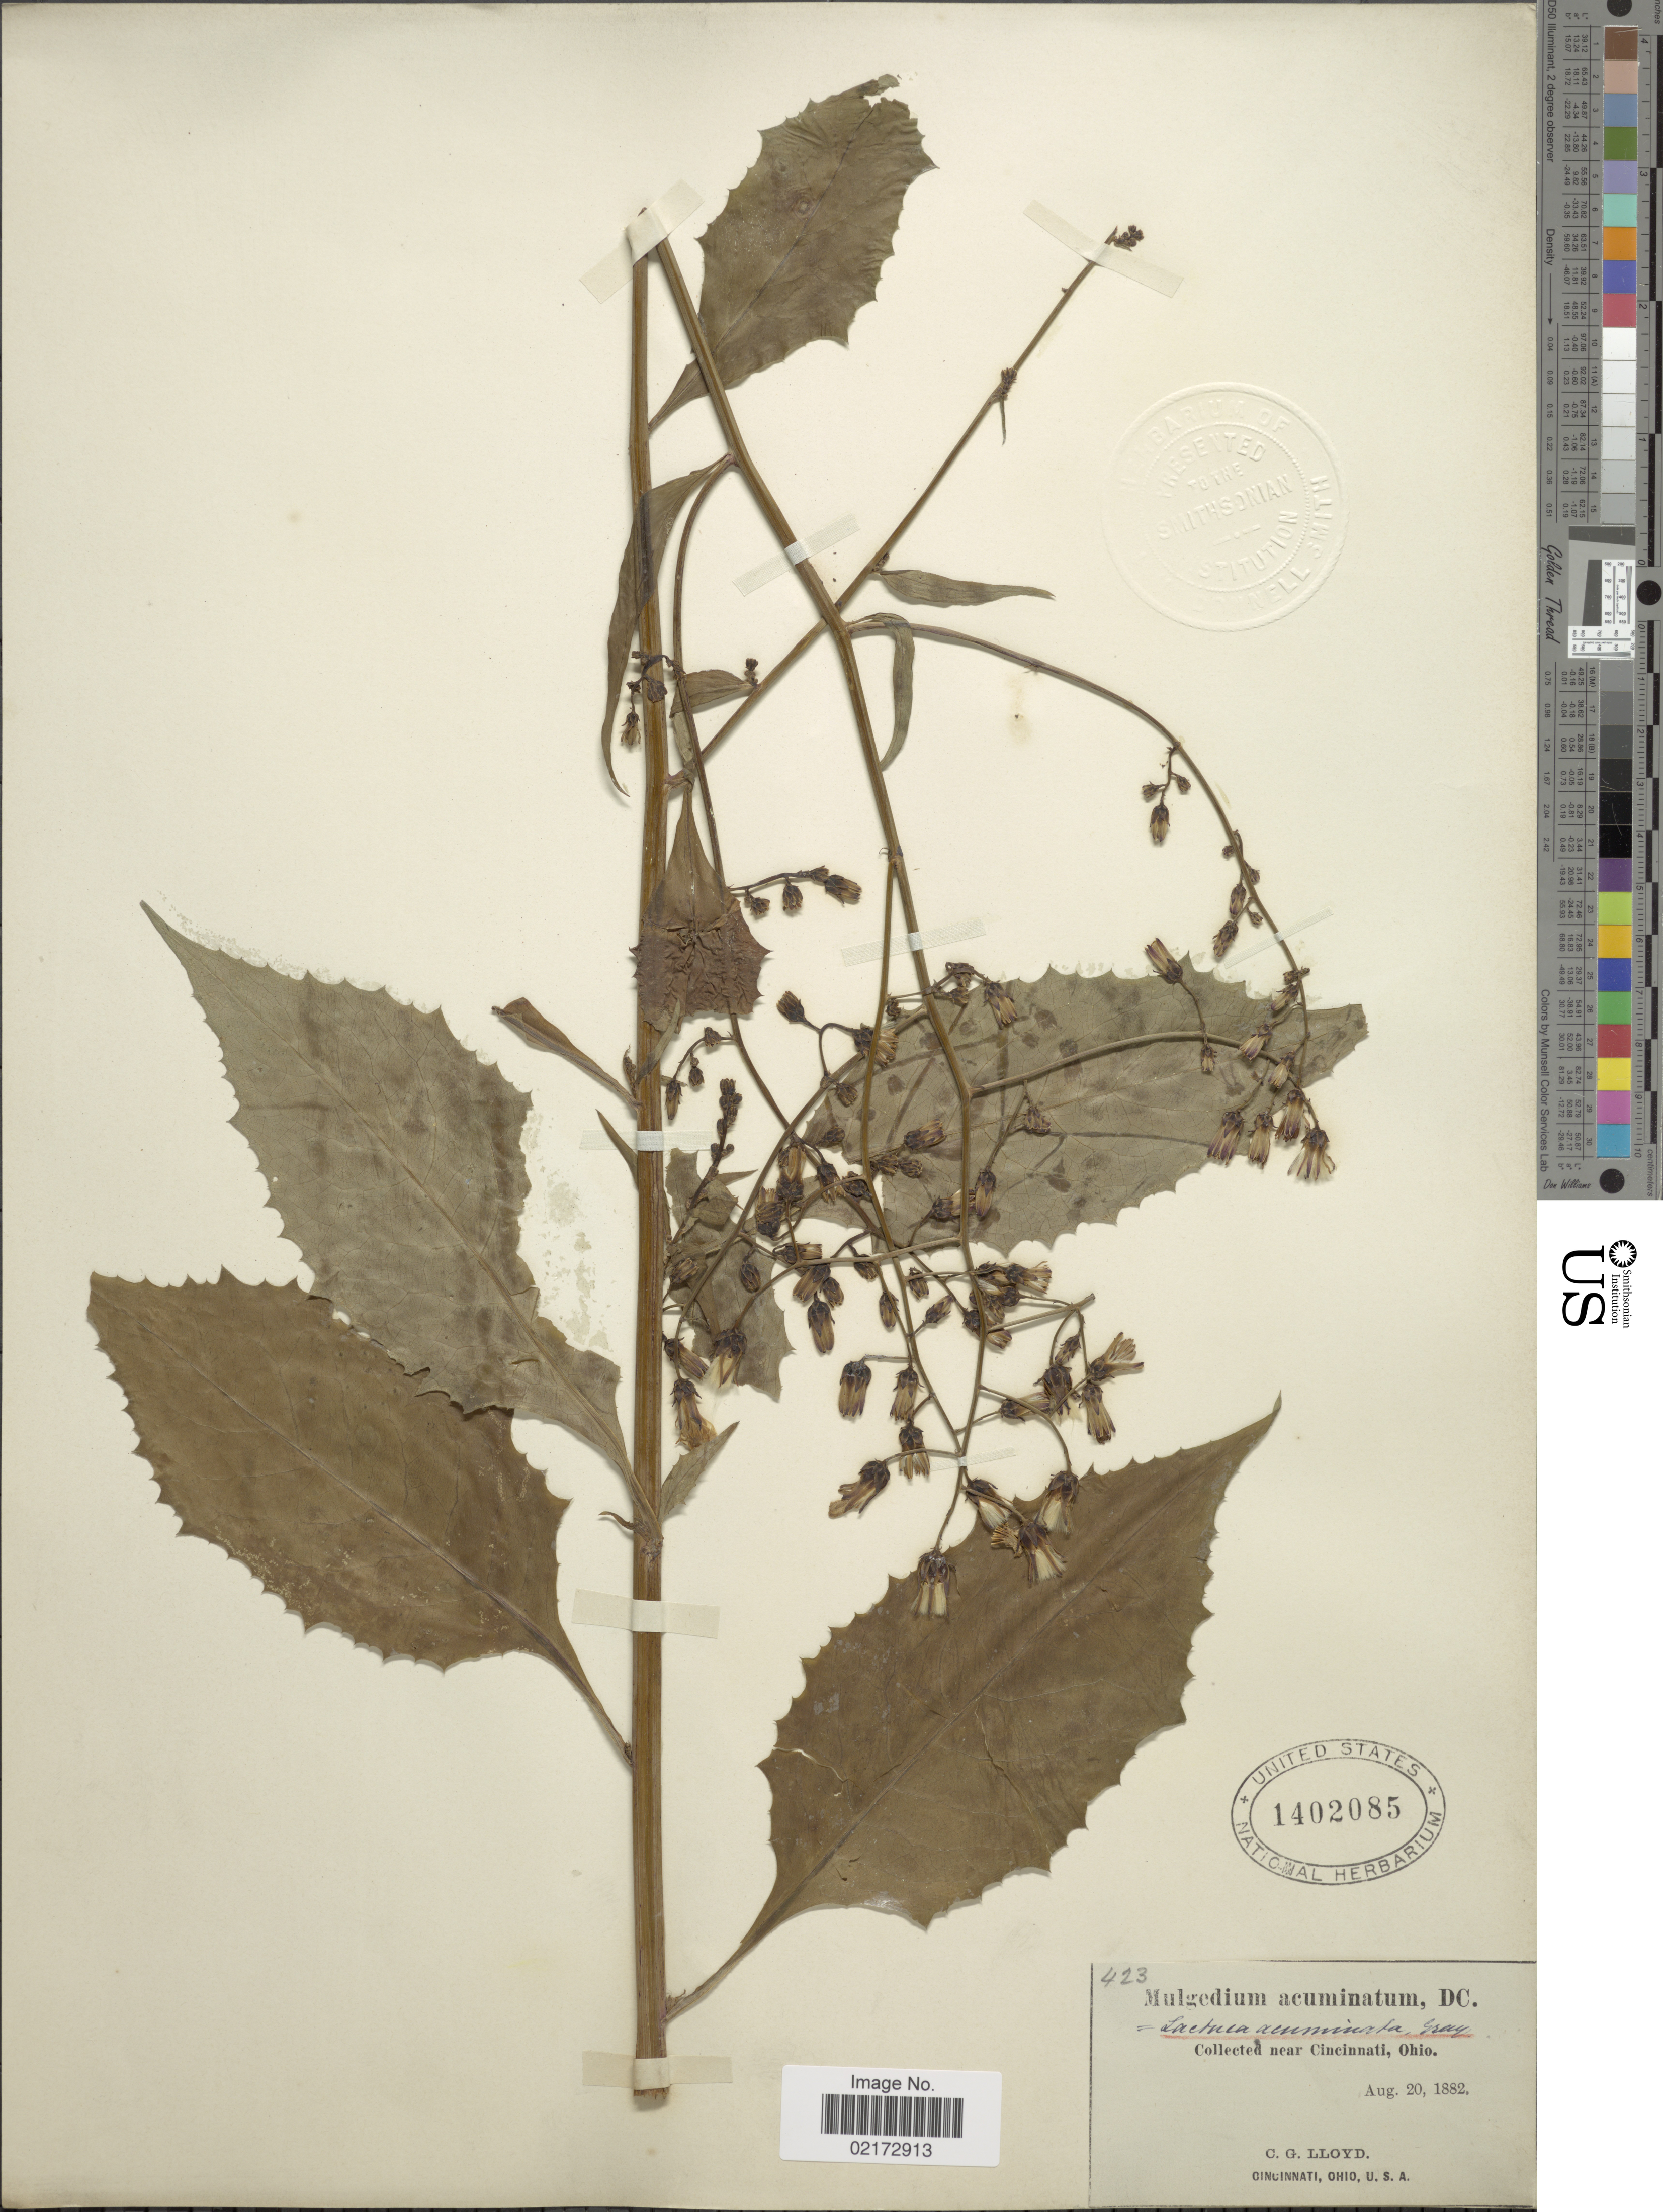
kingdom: Plantae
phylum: Tracheophyta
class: Magnoliopsida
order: Asterales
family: Asteraceae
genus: Lactuca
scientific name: Lactuca acuminata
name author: Spreng.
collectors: C. G. Lloyd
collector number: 423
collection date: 1882-08-20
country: United States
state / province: Ohio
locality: Near Cincinnati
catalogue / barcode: US 1402085